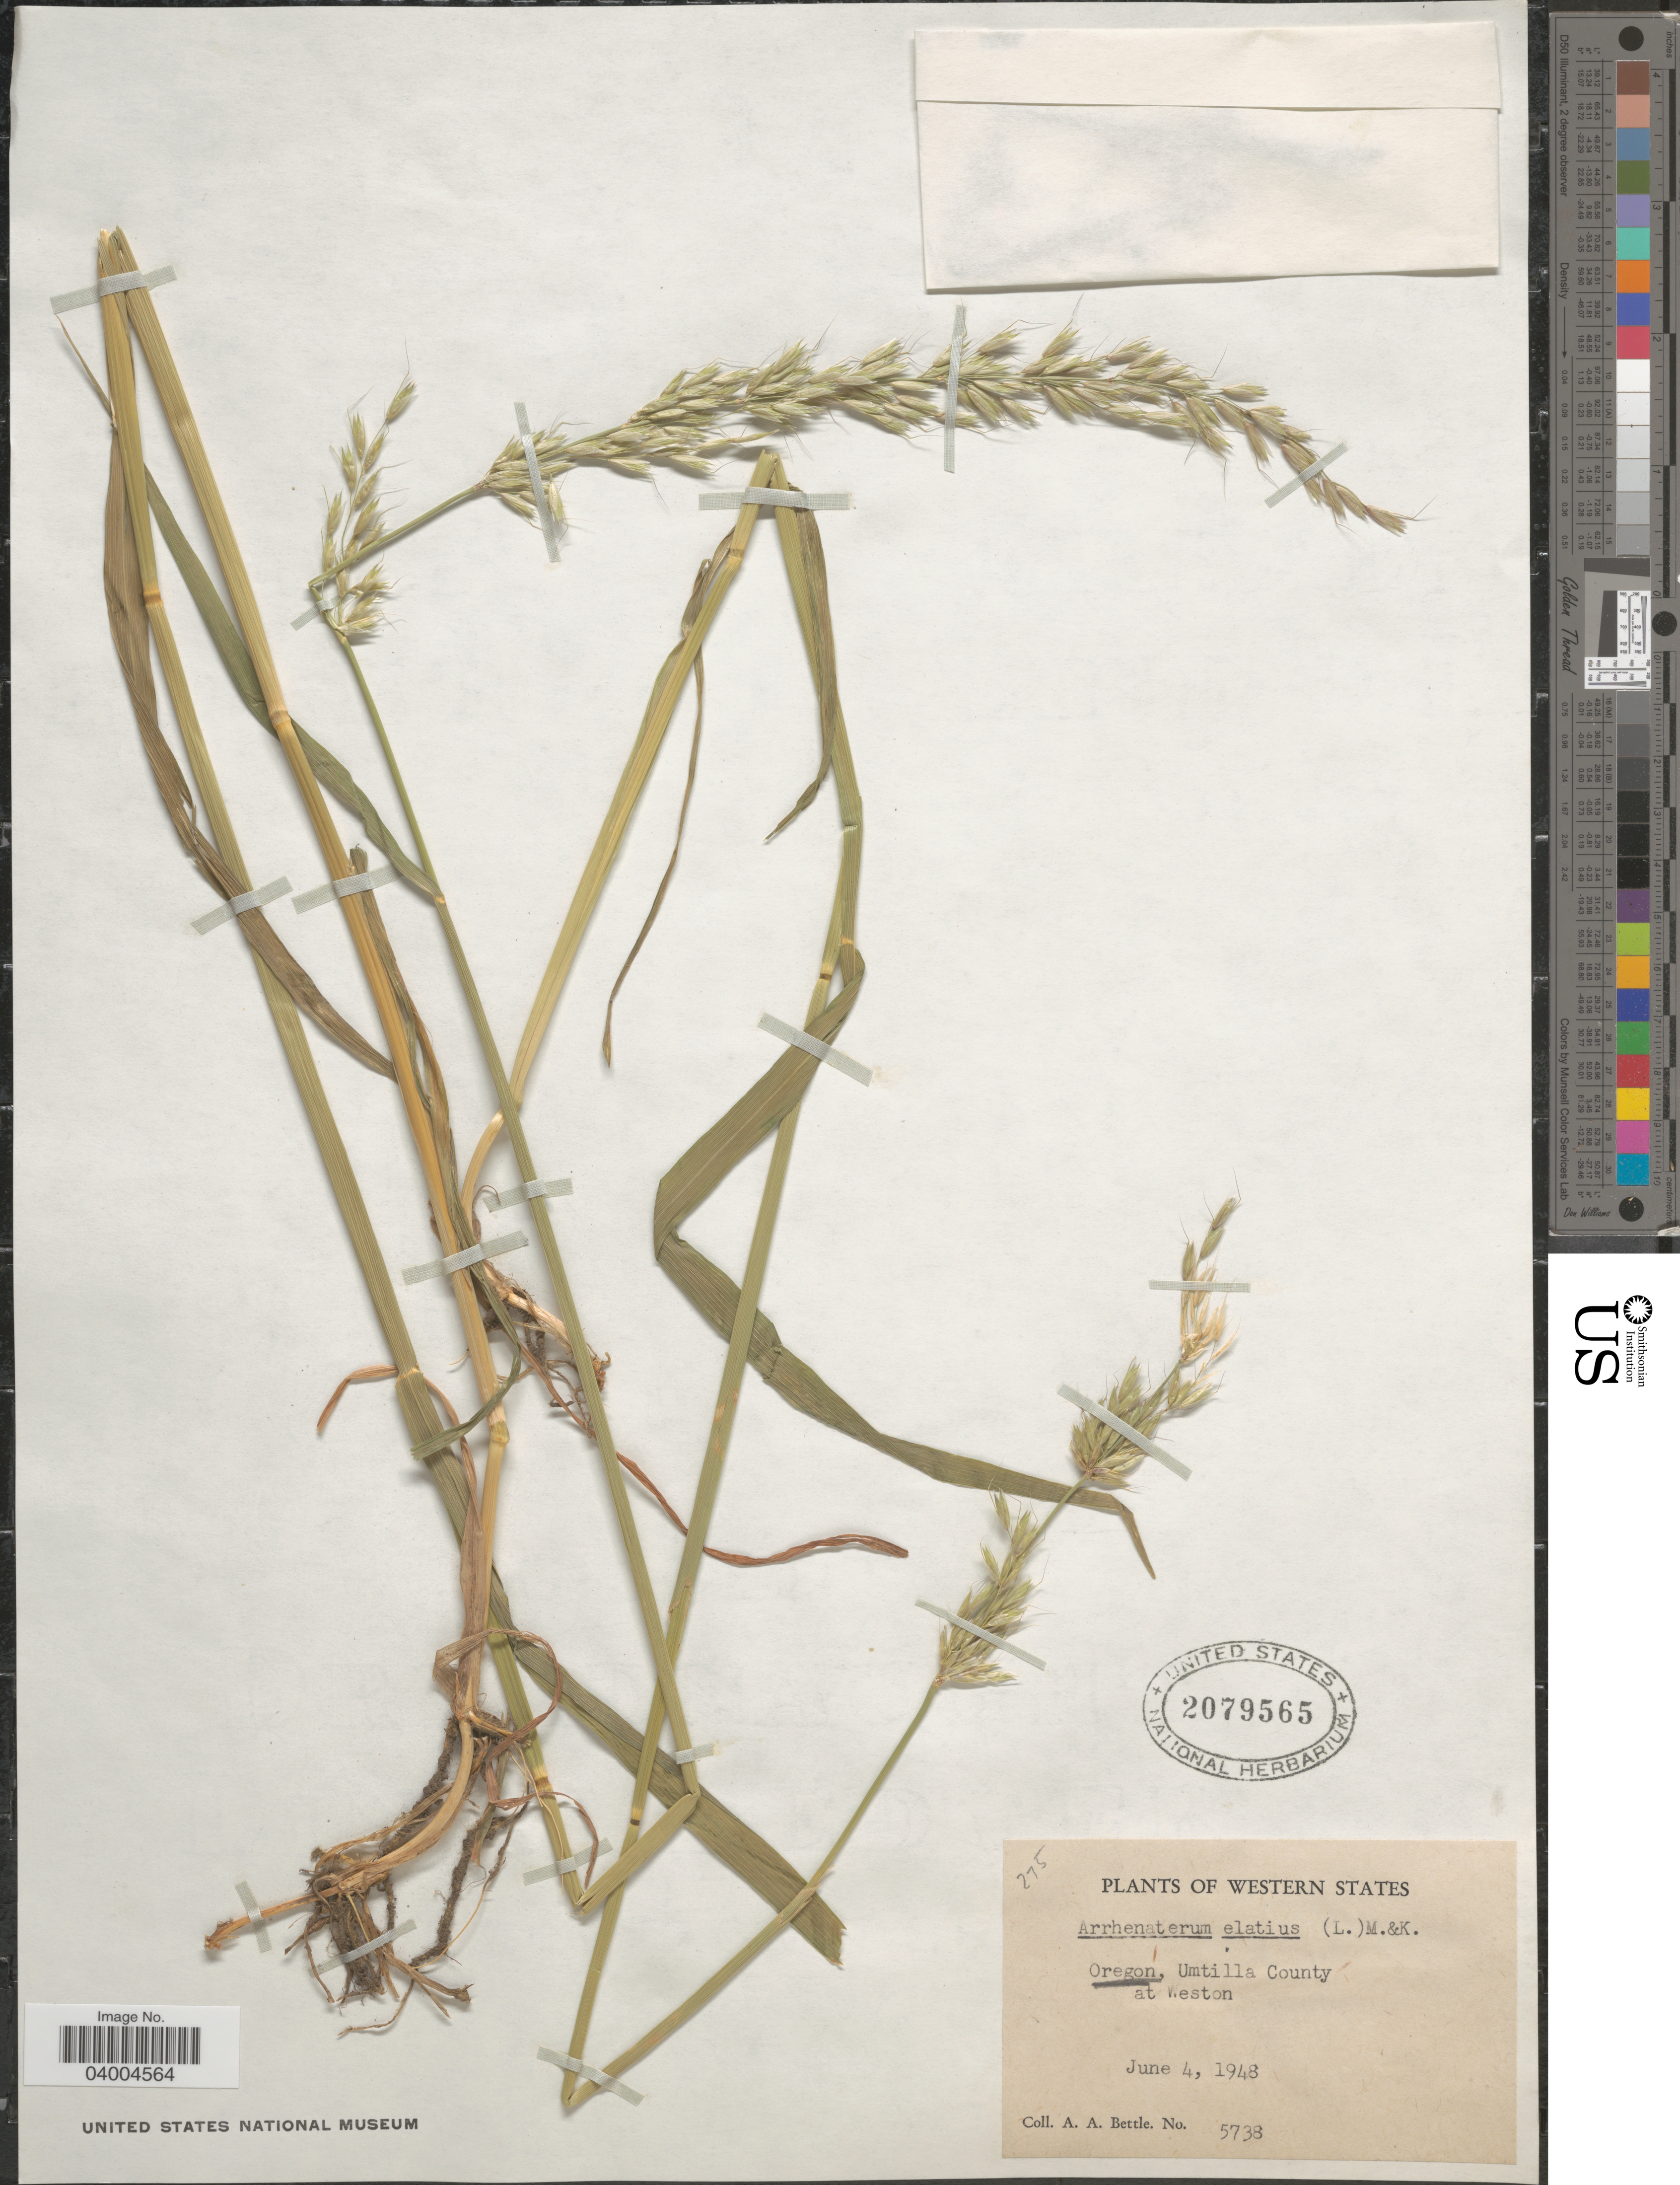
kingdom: Plantae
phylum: Tracheophyta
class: Liliopsida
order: Poales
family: Poaceae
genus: Arrhenatherum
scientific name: Arrhenatherum elatius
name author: (L.) J. Presl & C. Presl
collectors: A. Bettle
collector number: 5738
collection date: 1948-06-04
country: United States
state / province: Oregon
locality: Western States. Umtilla County at Weston.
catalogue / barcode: US 2079565